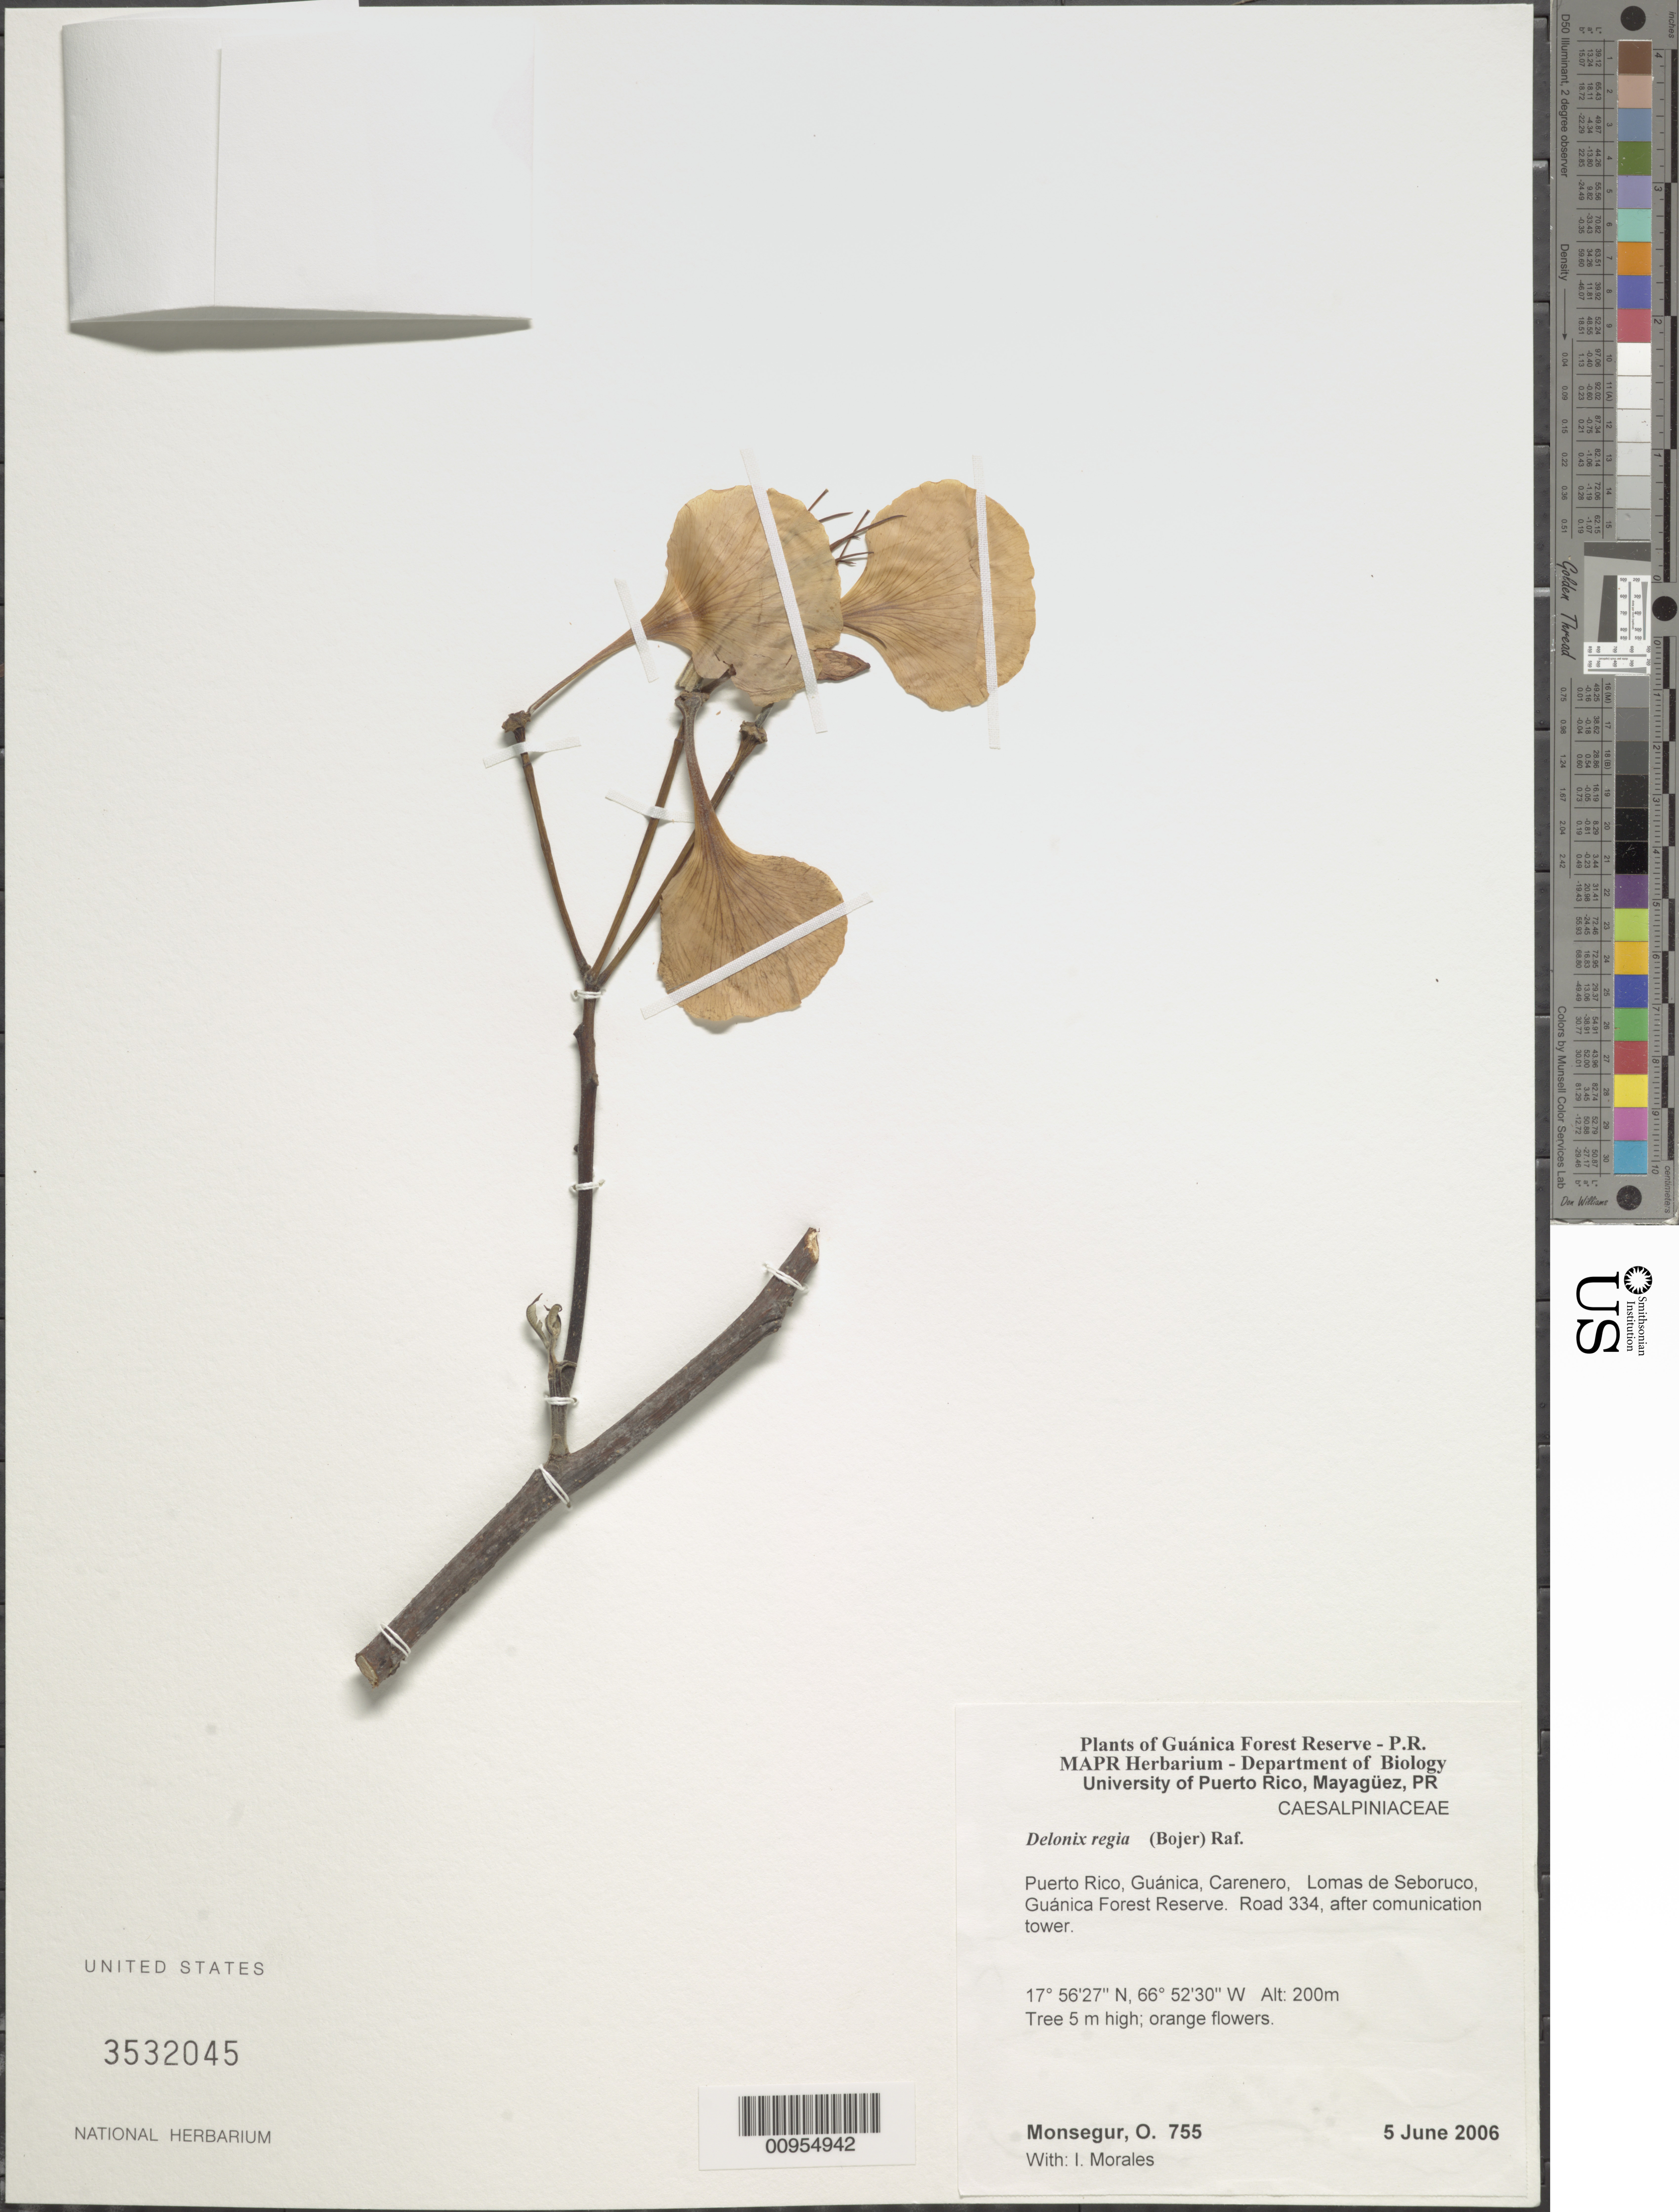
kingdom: Plantae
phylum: Tracheophyta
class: Magnoliopsida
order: Fabales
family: Fabaceae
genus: Delonix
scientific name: Delonix regia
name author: (Bojer ex Hook.) Raf.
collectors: O. Monsegur & I. Morales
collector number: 755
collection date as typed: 05 Jun 2006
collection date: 2006-06-05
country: Puerto Rico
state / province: Guánica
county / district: Carenero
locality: Guánica Forest Reserve. Lomas de Seboruco, road 334, after comunication tower.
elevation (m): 200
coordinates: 17.562656, 66.523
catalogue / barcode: US 3532045